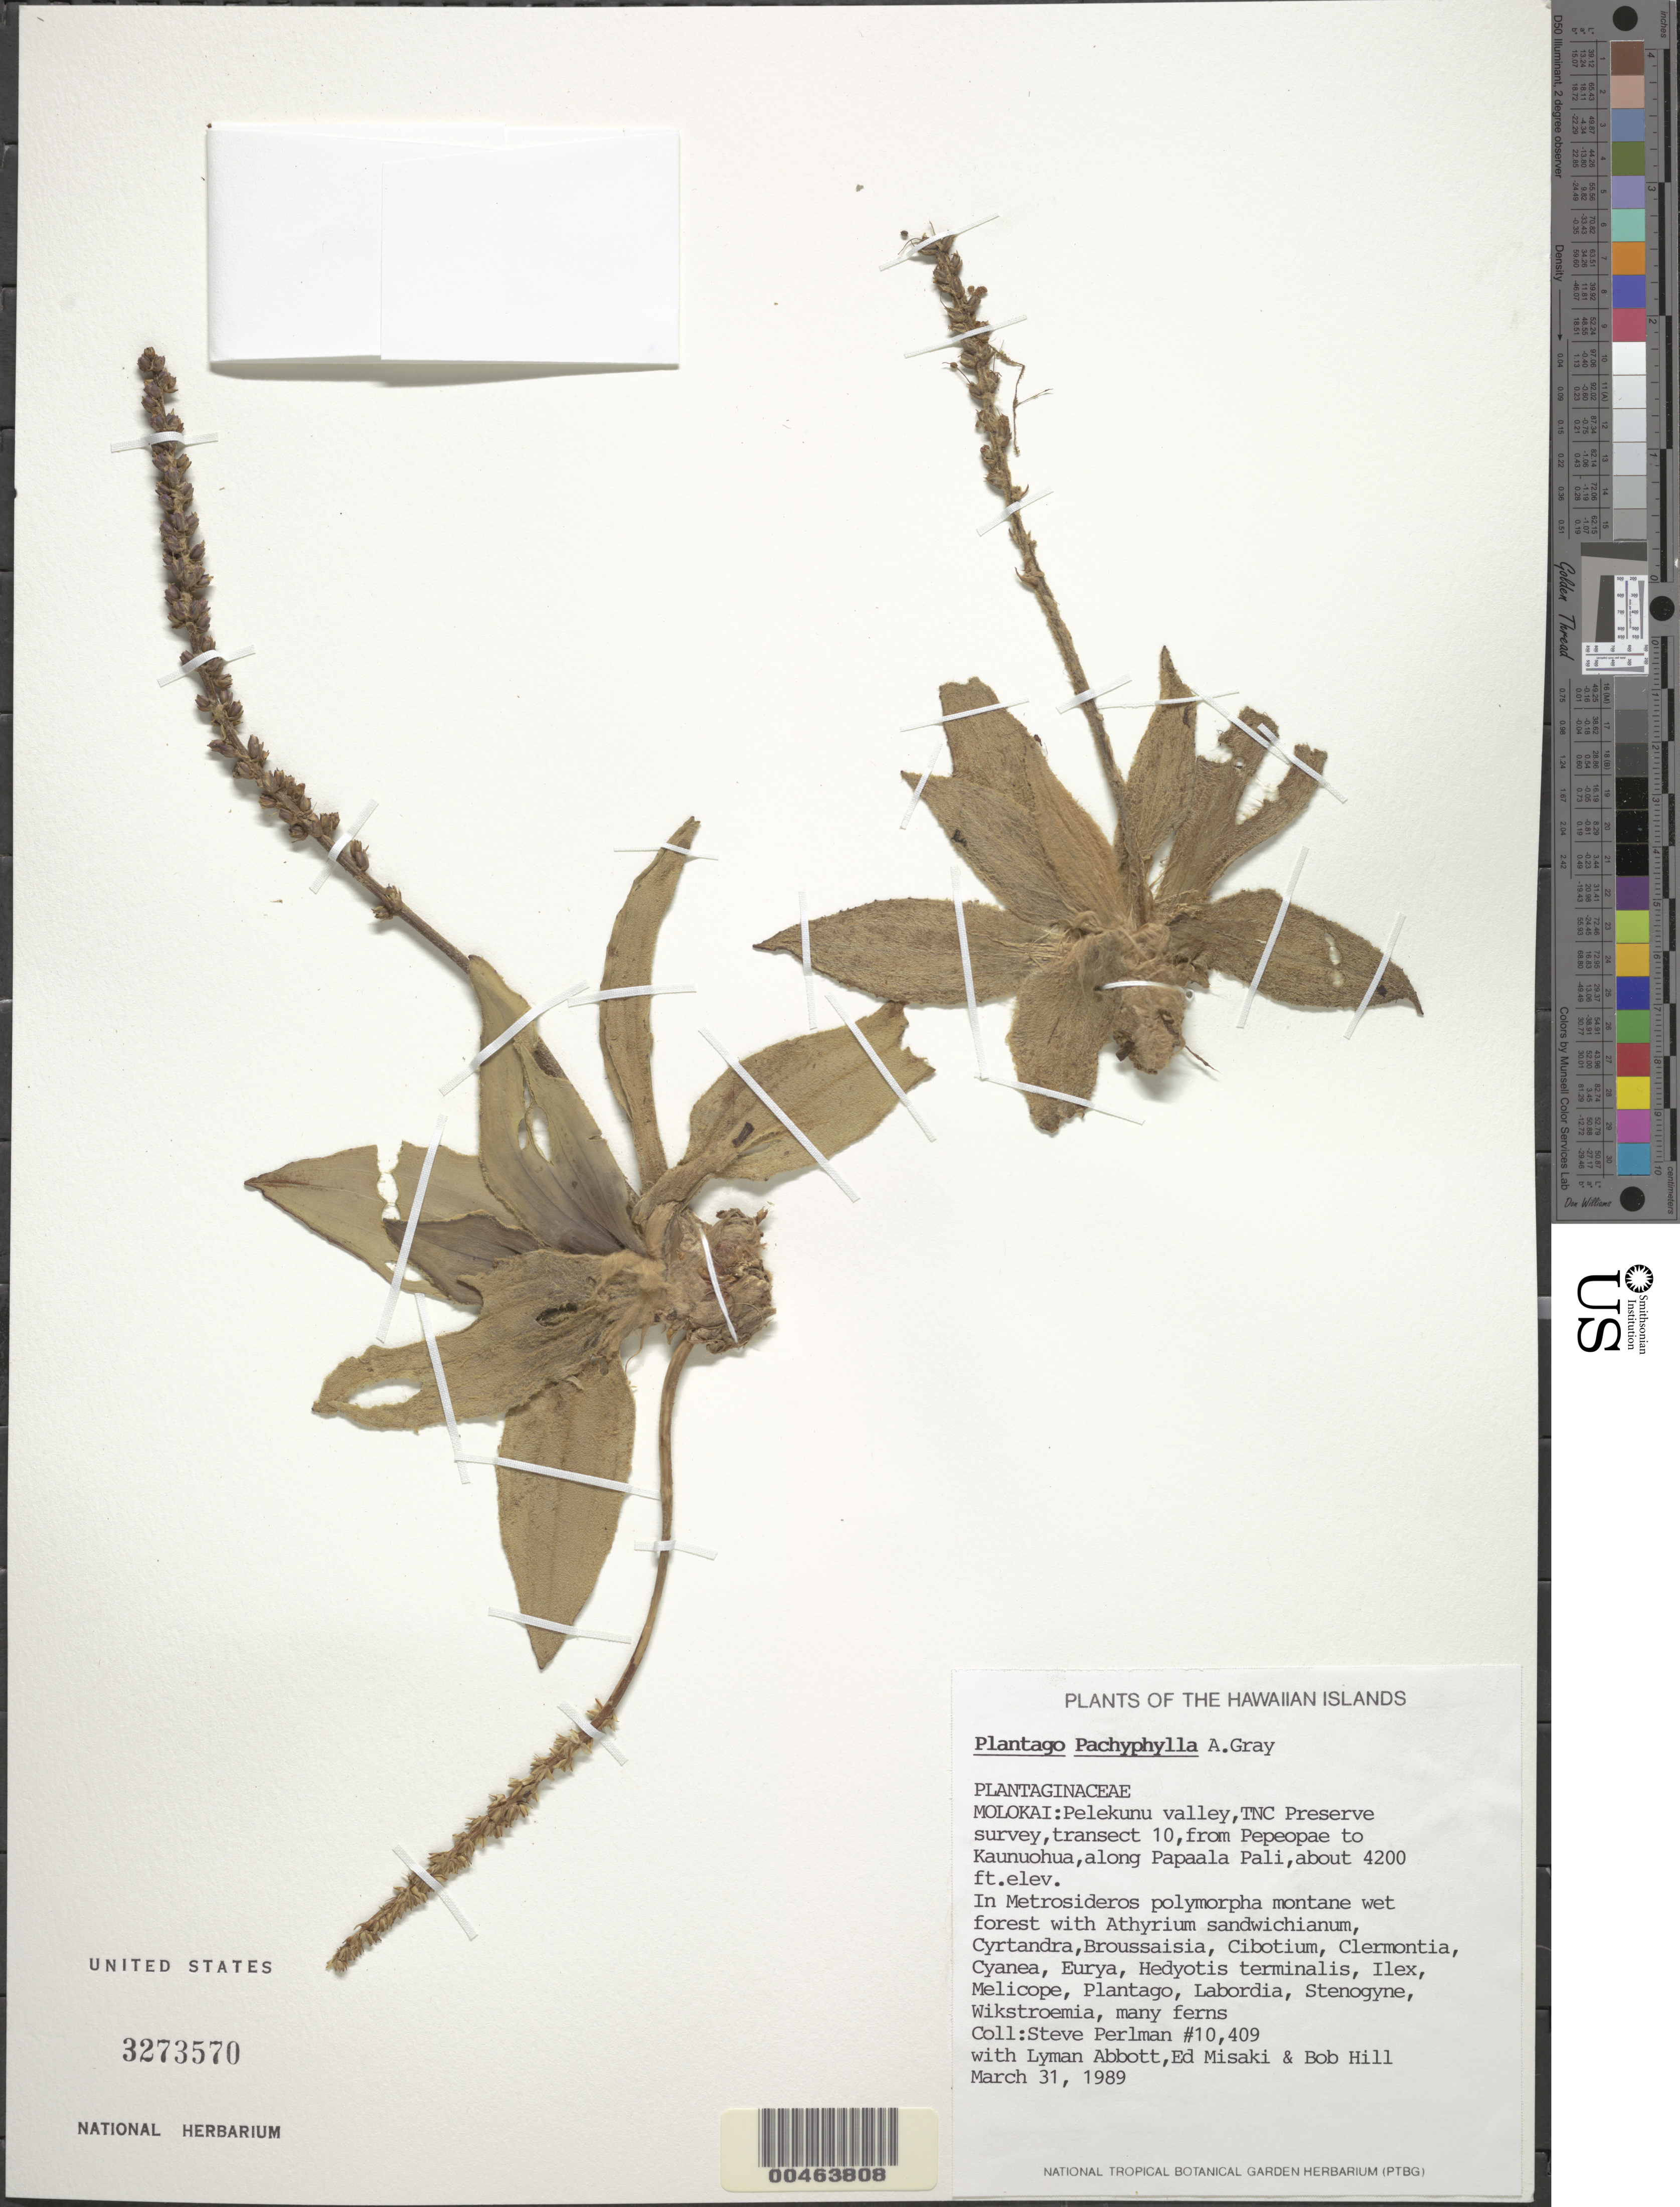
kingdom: Plantae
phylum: Tracheophyta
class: Magnoliopsida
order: Lamiales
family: Plantaginaceae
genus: Plantago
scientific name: Plantago pachyphylla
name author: A. Gray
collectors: S. P. Perlman, L. Abbott, E. Misaki & B. Hill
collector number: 10409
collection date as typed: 31 Mar 1989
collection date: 1989-03-31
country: United States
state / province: Hawaii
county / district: Maui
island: Moloka'i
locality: Pelekunu valley, TNC Preserve survey, transect 10, from Pepopae to Kaunuoha, along Papaala Pali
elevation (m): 1280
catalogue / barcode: US 3273570